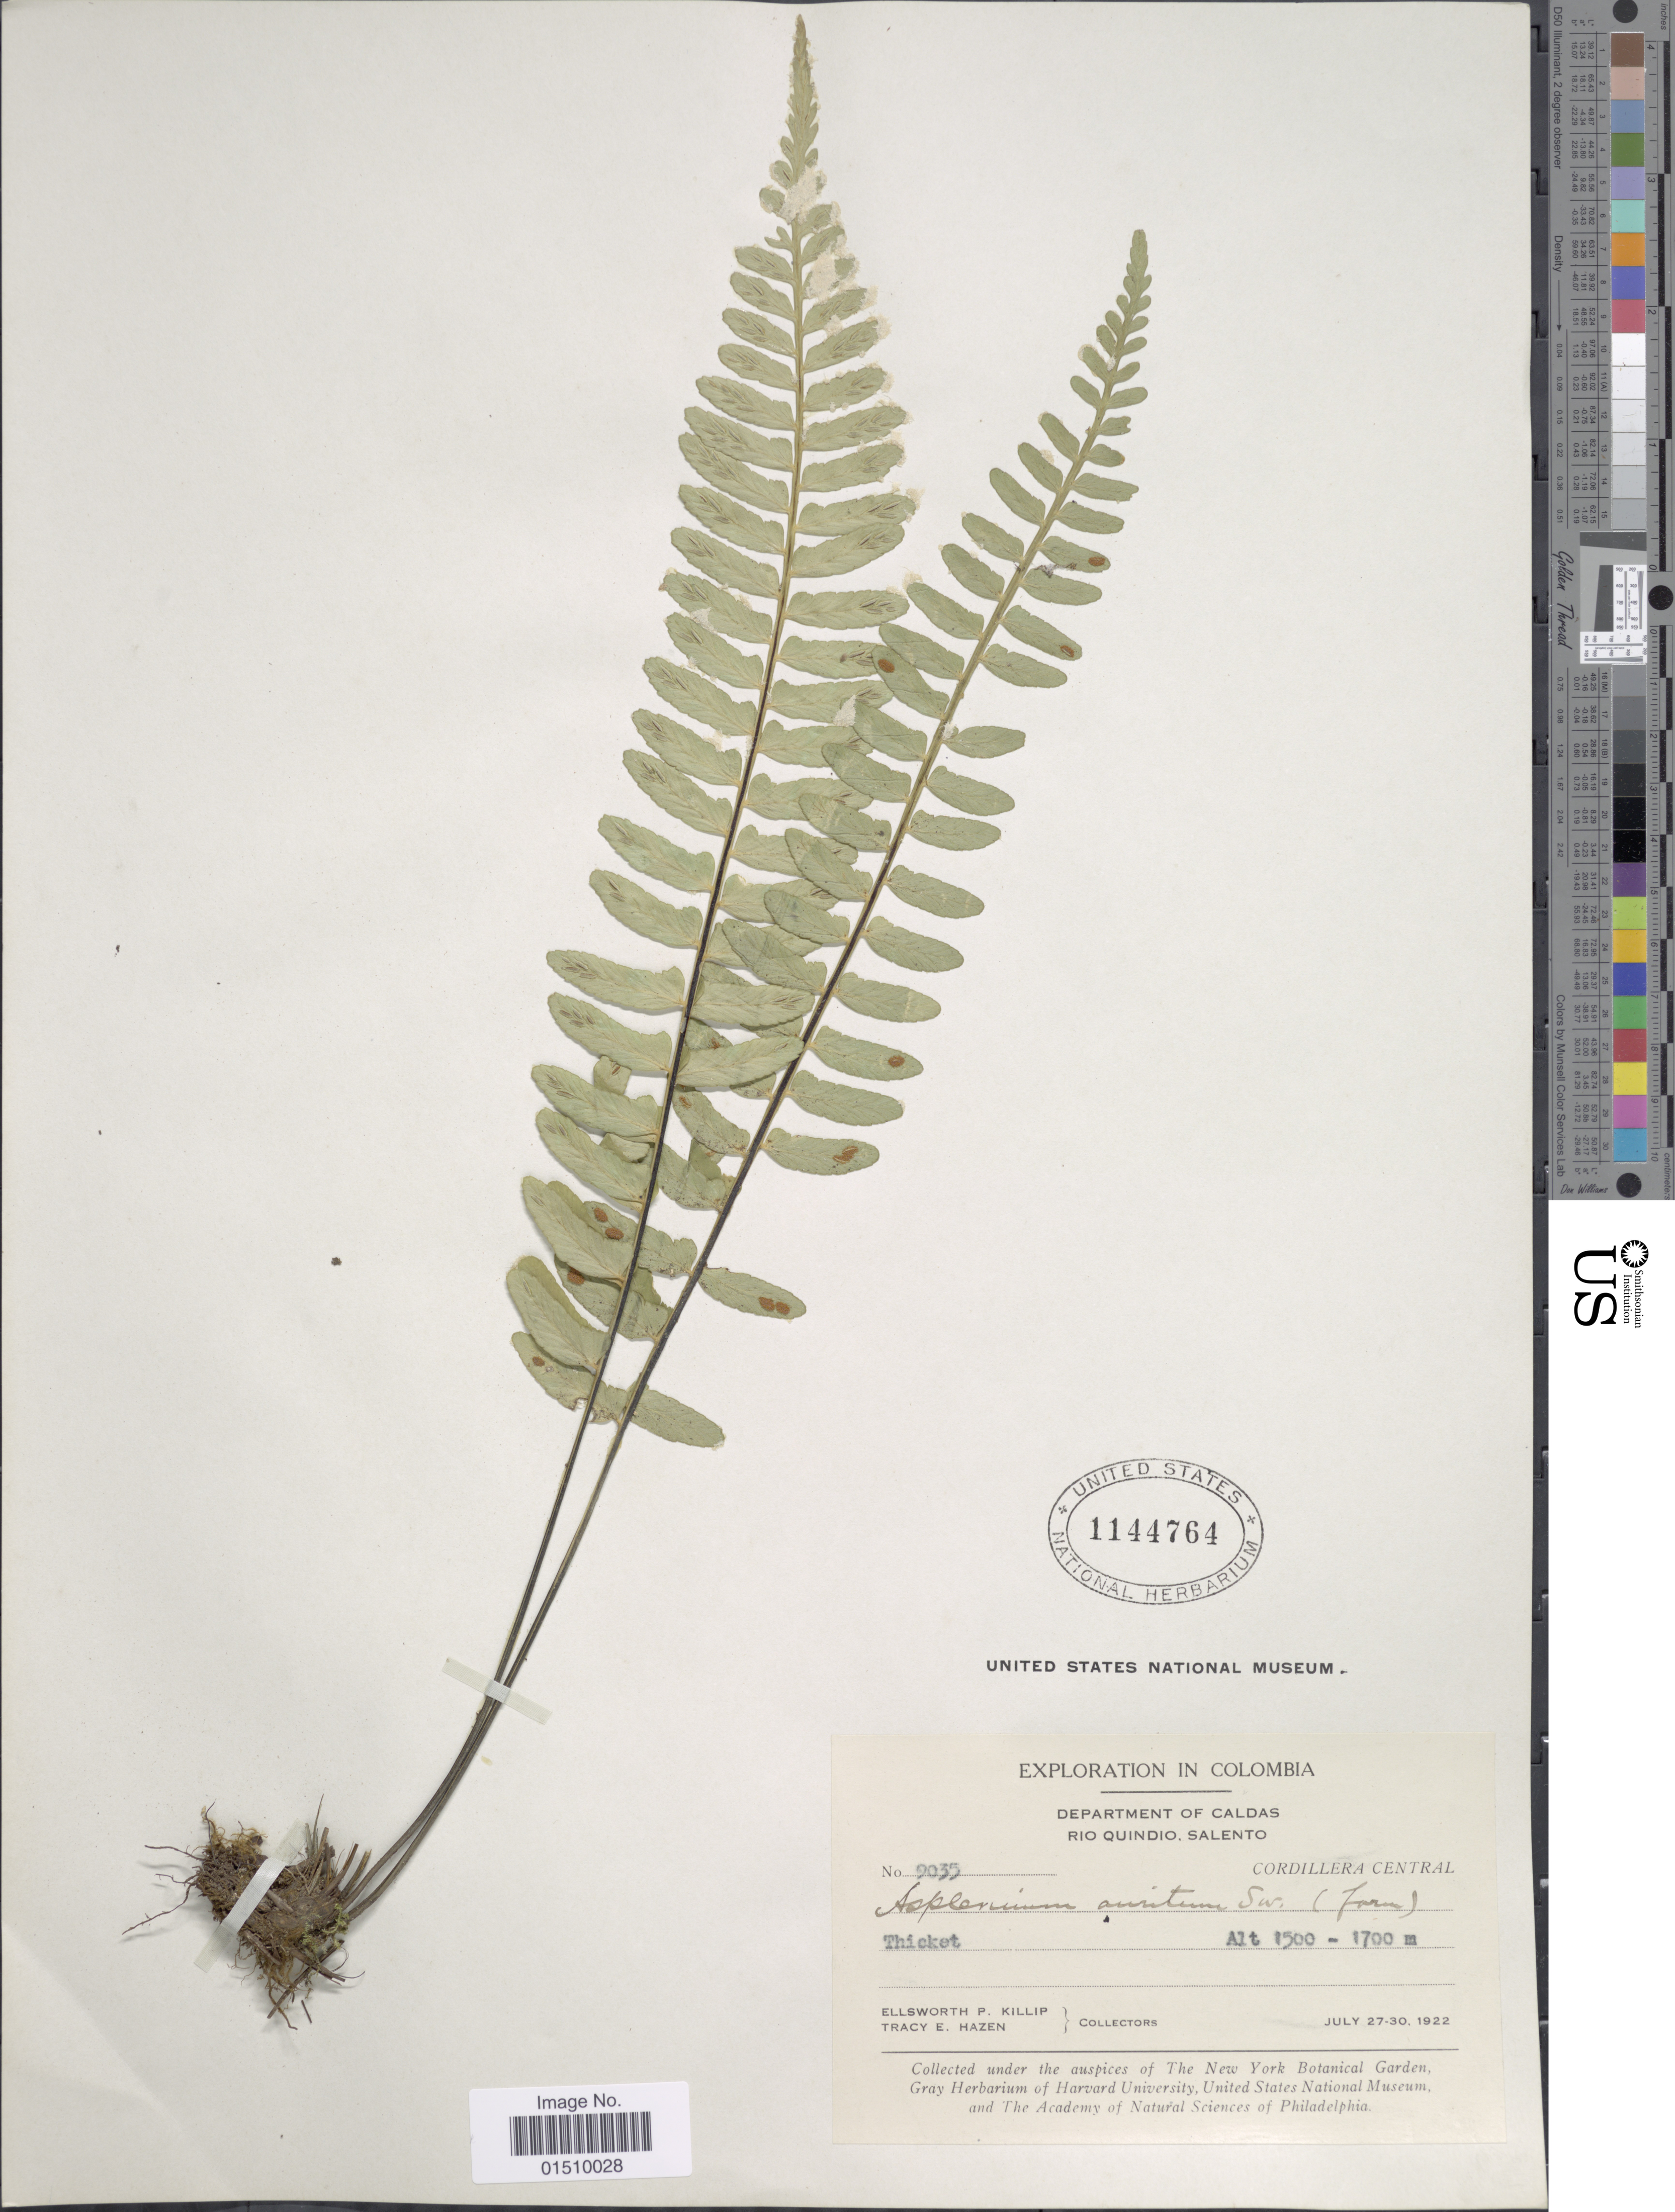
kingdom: Plantae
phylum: Tracheophyta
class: Polypodiopsida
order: Polypodiales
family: Aspleniaceae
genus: Asplenium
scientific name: Asplenium auritum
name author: Sw.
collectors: E. P. Killip & T. E. Hazen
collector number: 9035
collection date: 1922-07-27/1922-07-30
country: Colombia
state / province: Caldas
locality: Colombia, Department of Caldas Rio Quindio, Salento, Cordillera Central.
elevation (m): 1500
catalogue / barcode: US 1144764